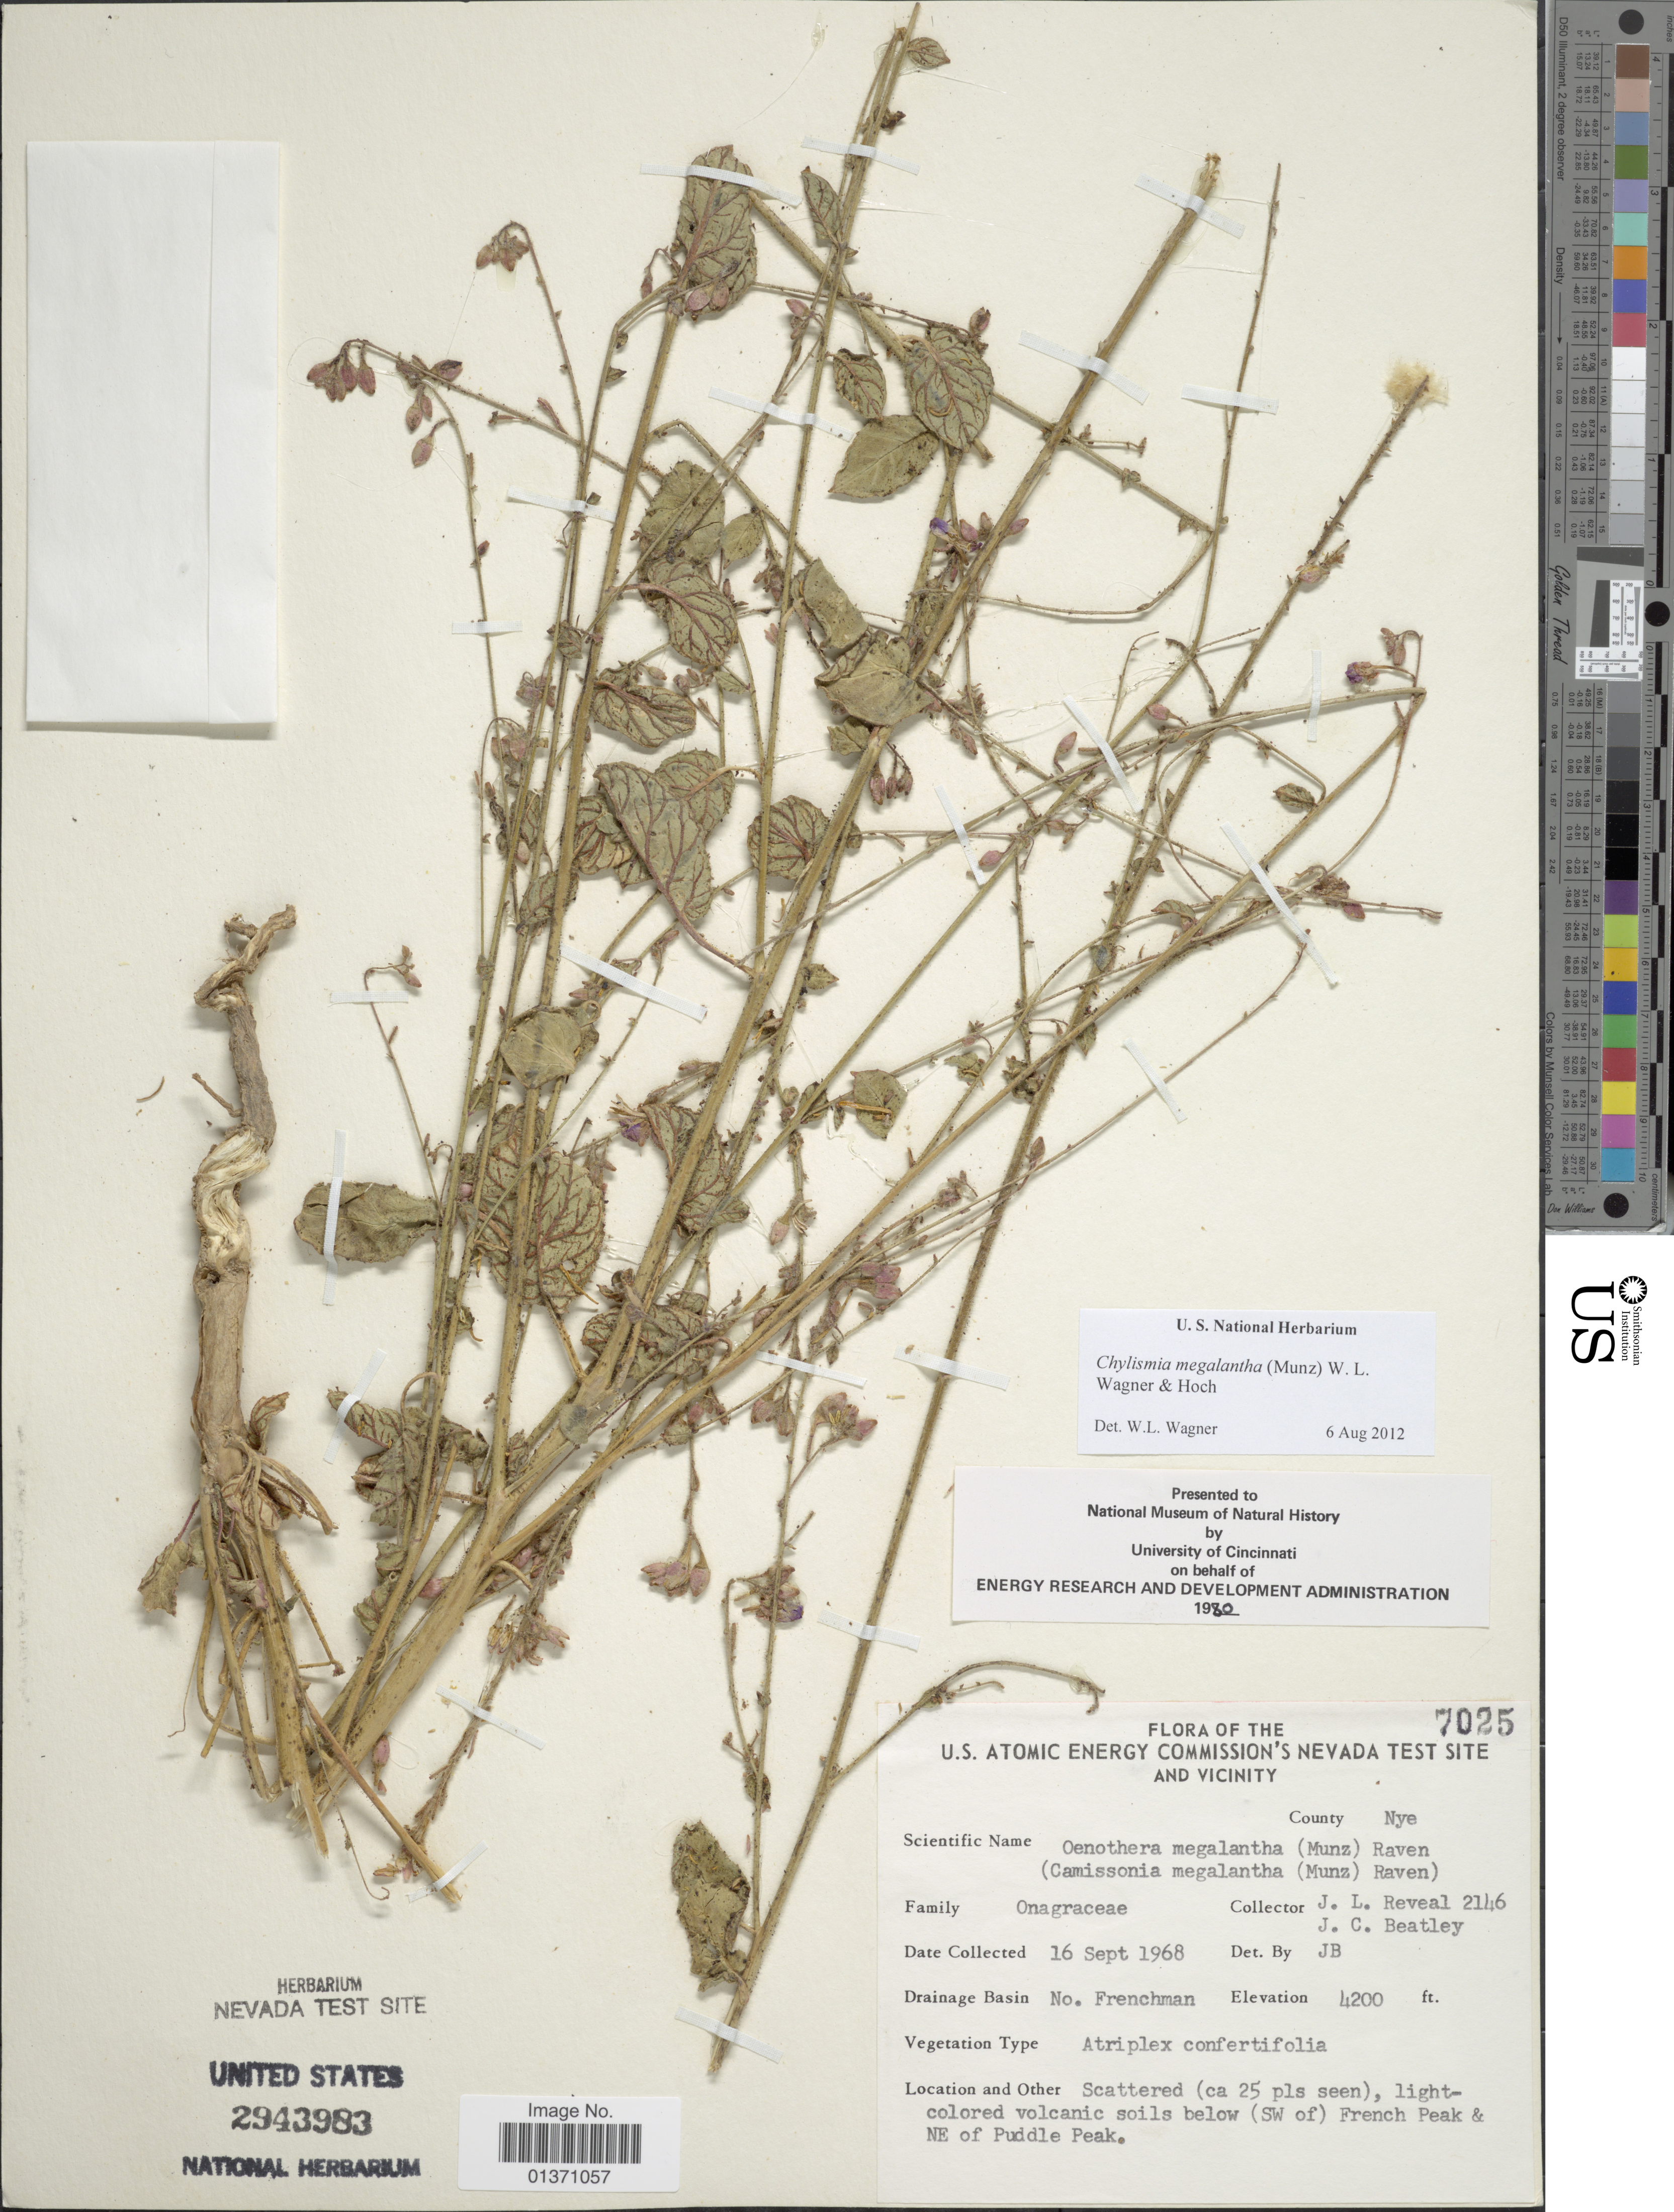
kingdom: Plantae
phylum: Tracheophyta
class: Magnoliopsida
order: Myrtales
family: Onagraceae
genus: Chylismia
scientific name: Chylismia megalantha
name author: (Munz) W.L. Wagner & Hoch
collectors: J. L. Reveal & J. C. Beatley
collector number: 7025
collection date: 1968-09-16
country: United States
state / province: Nevada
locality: U. S. Atomic Energy Commission's Nevada Test Site and Vicinity, No. Frenchman, light-colored volcanic soils below (SW of) French Peak & NE of Puddle Peak, County Nye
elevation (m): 1280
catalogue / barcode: US 2943983